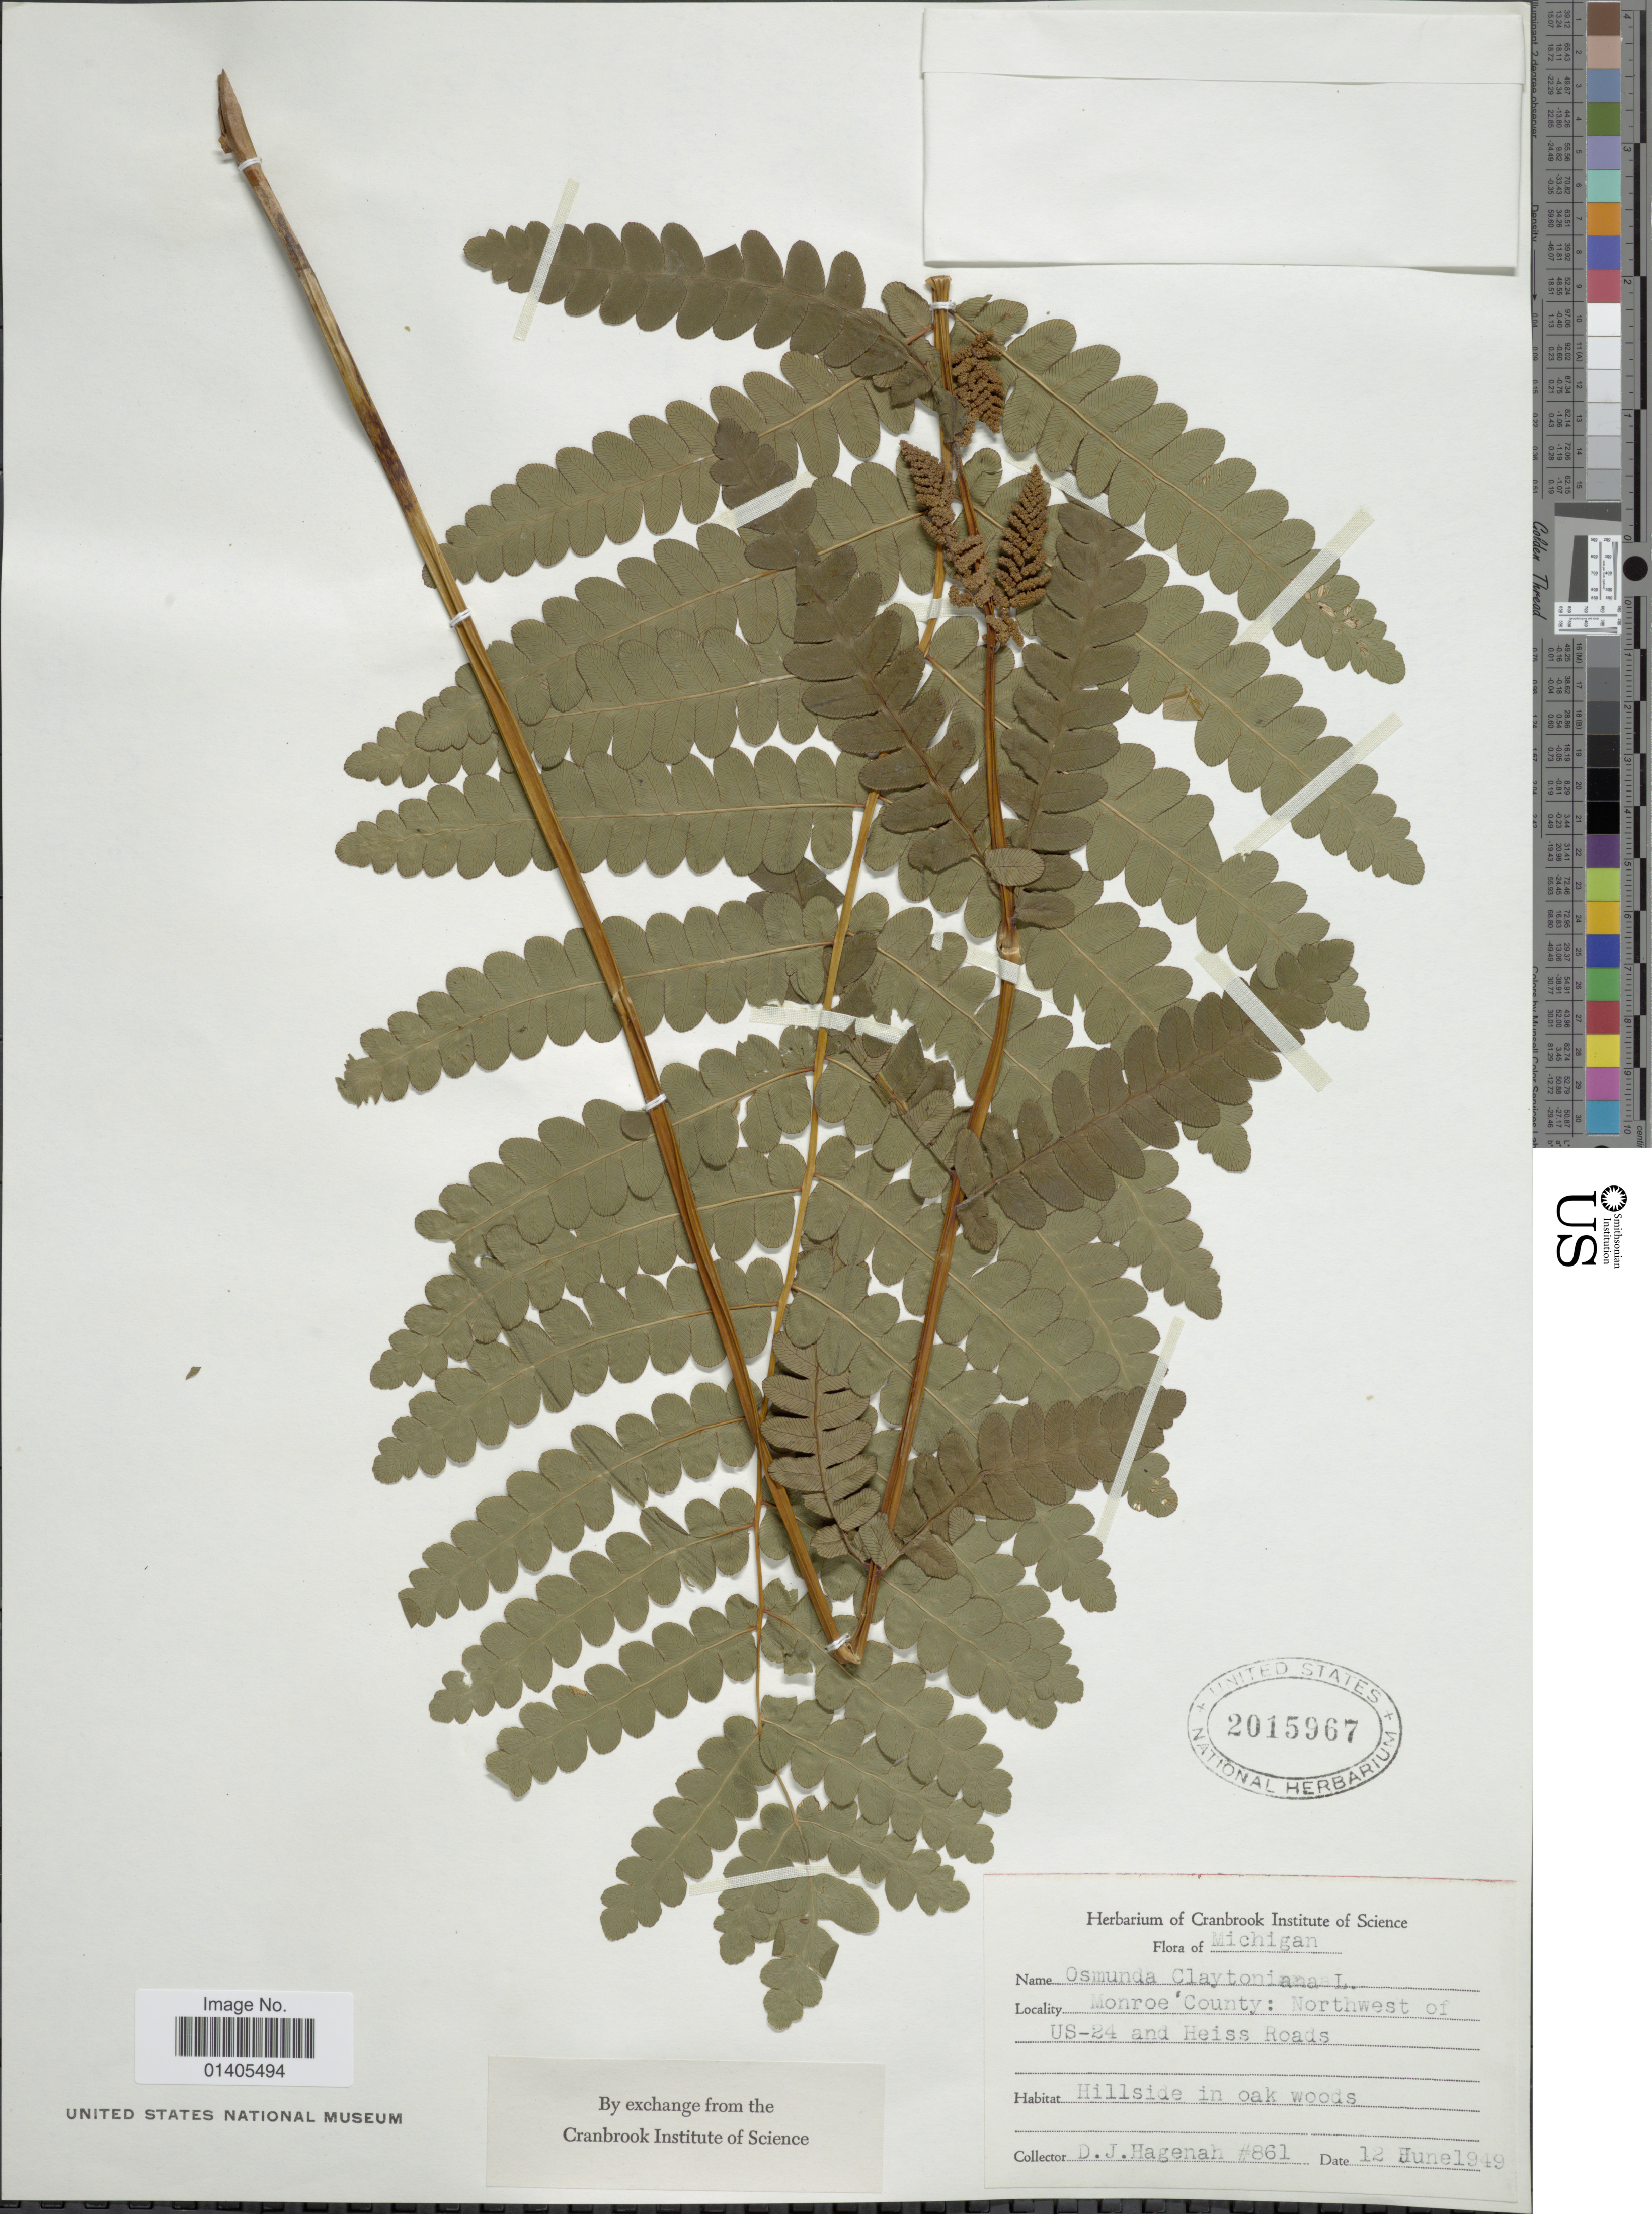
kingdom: Plantae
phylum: Tracheophyta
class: Polypodiopsida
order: Osmundales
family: Osmundaceae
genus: Osmunda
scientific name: Osmunda claytoniana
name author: (L.) Tagawa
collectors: D. Hagenah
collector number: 861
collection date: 1949-06-12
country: United States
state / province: Michigan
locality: Monroe County: Northwest of US-24 and Heiss Roads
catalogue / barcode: US 2015967